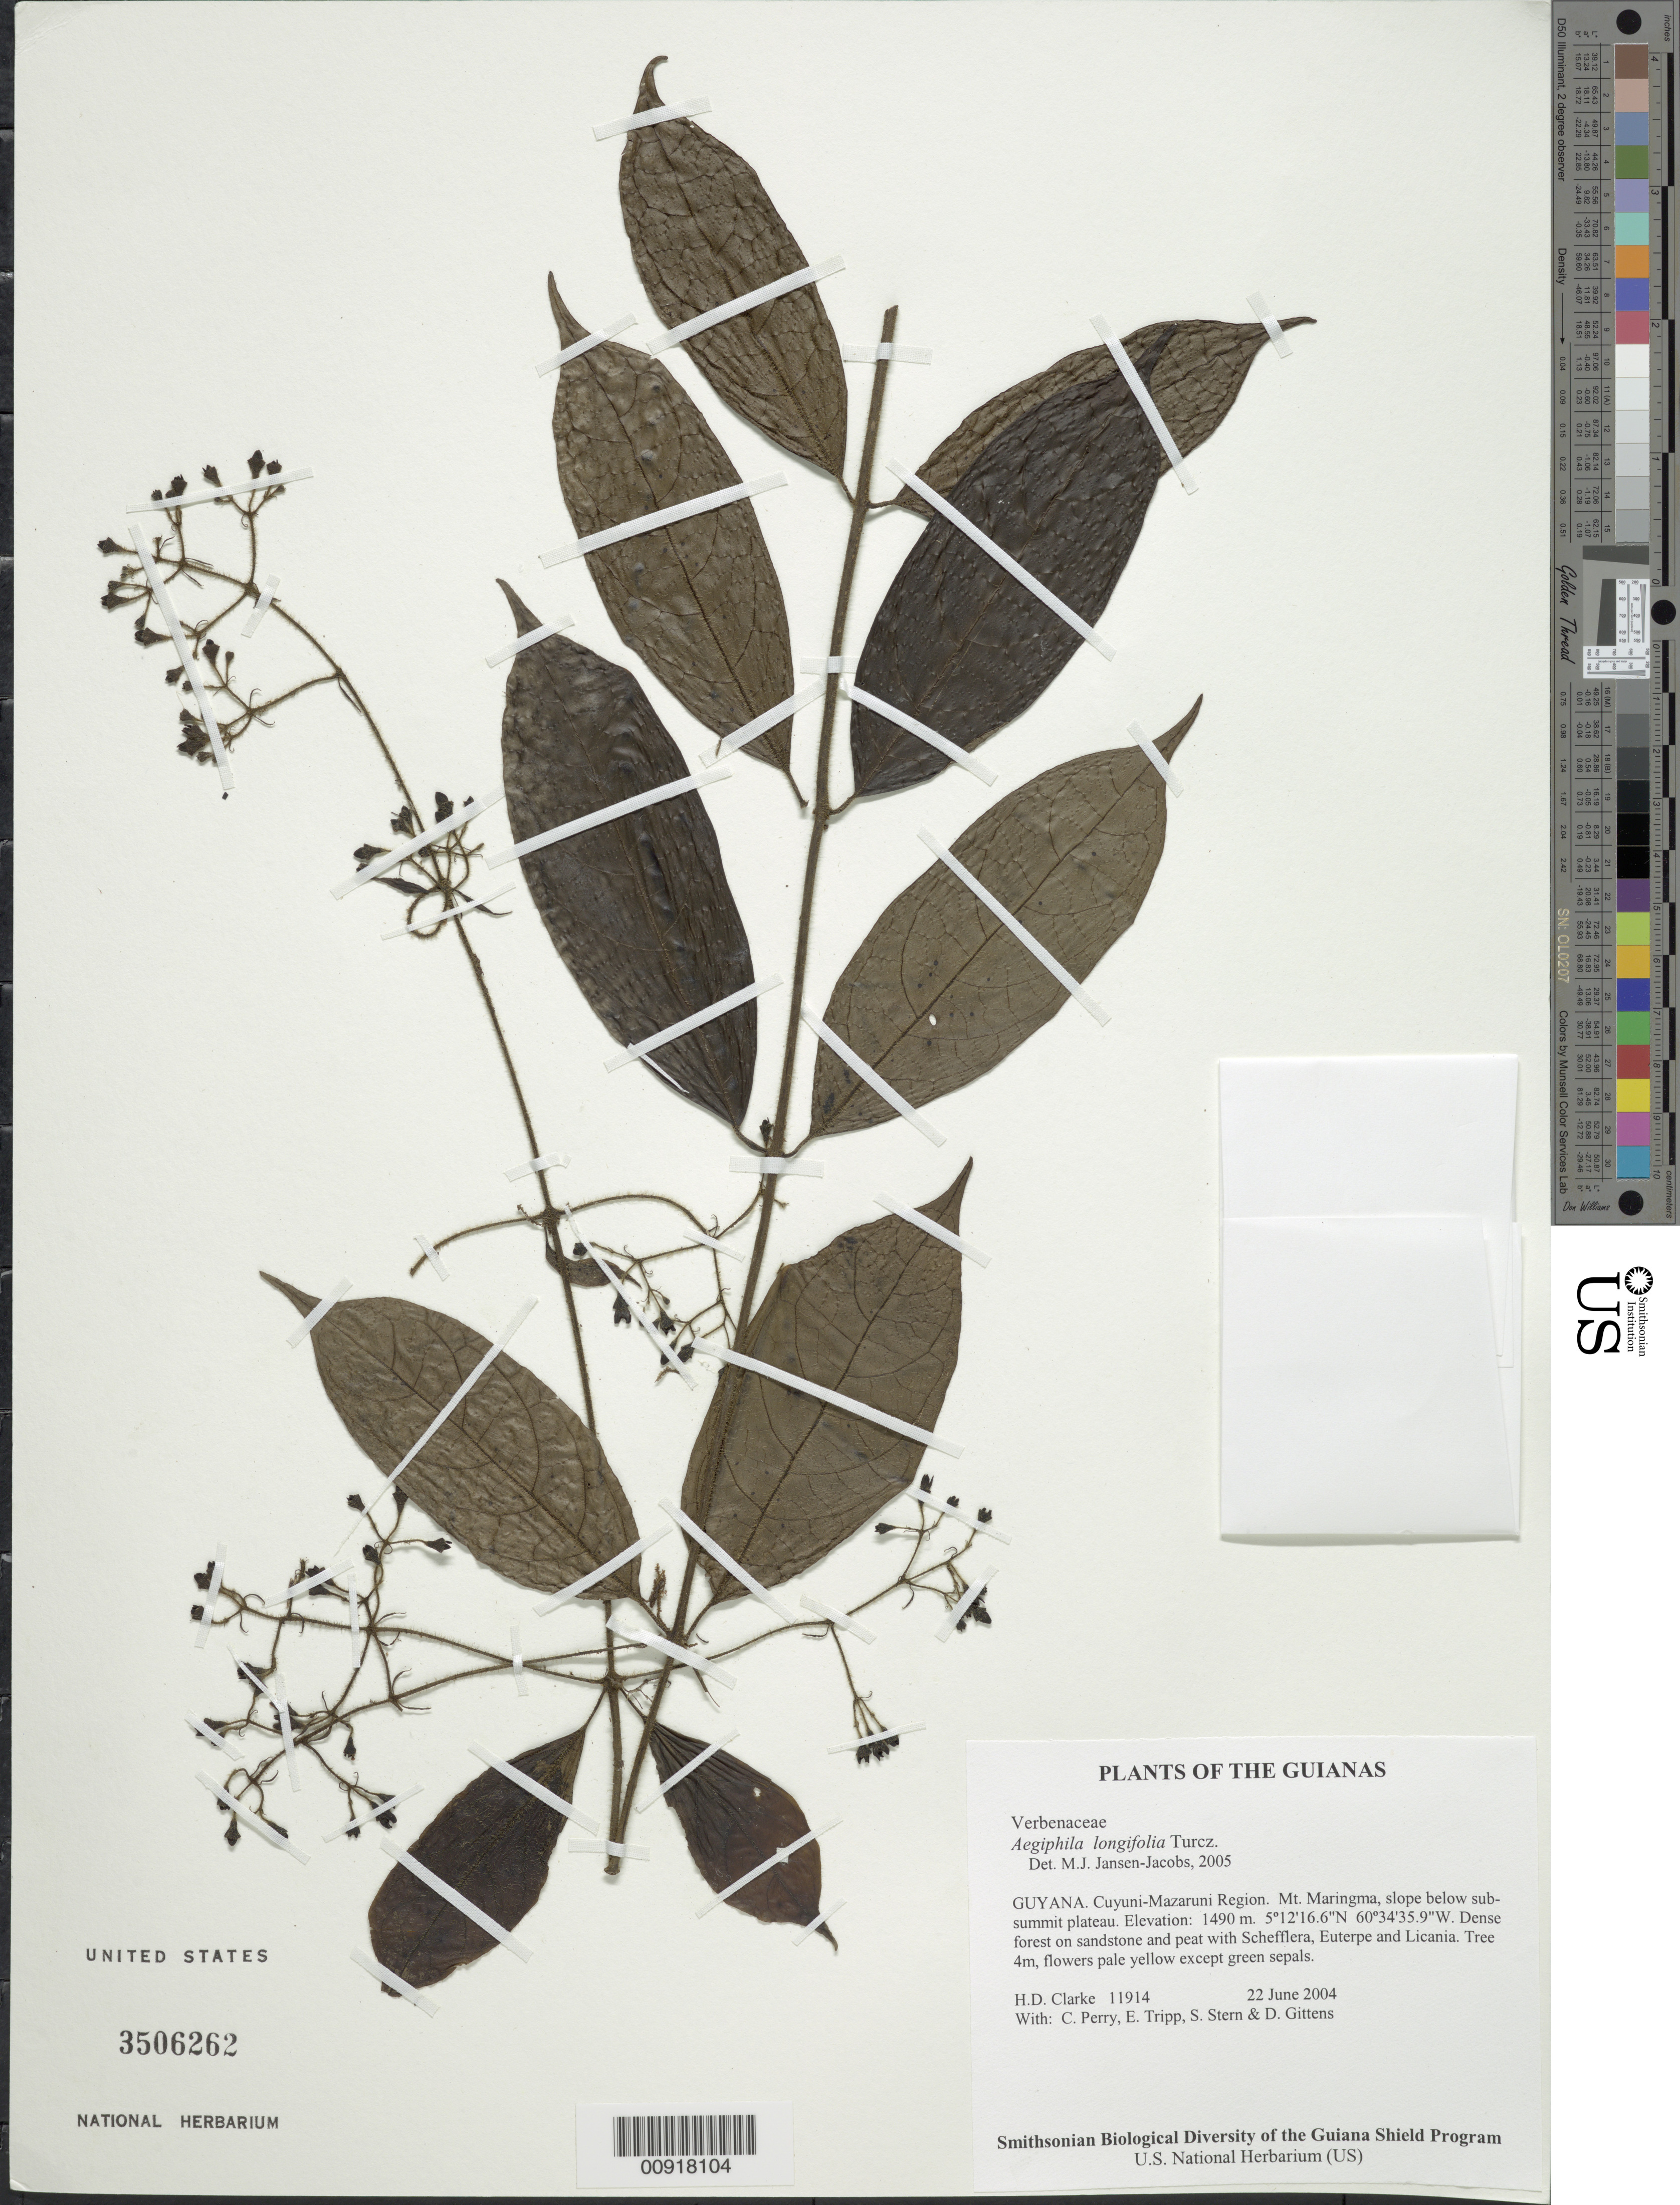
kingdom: Plantae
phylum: Tracheophyta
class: Magnoliopsida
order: Lamiales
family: Lamiaceae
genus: Aegiphila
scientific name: Aegiphila longifolia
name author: Turcz.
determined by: Jansen-Jacobs, M. J., (U), Nationaal Herbarium Nederland, Utrecht University branch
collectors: H. D. Clarke, C. Perry, E. Tripp, S. R. Stern & D. Gittens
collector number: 11914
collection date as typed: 22 June 2004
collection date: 2004-06-22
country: Guyana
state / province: Cuyuni-Mazaruni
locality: Mt. Maringma, slope below sub-summit plateau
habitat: Dense forest on sandstone and peat with Schefflera, Euterpe and Licania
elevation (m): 1490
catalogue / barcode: US 3506262